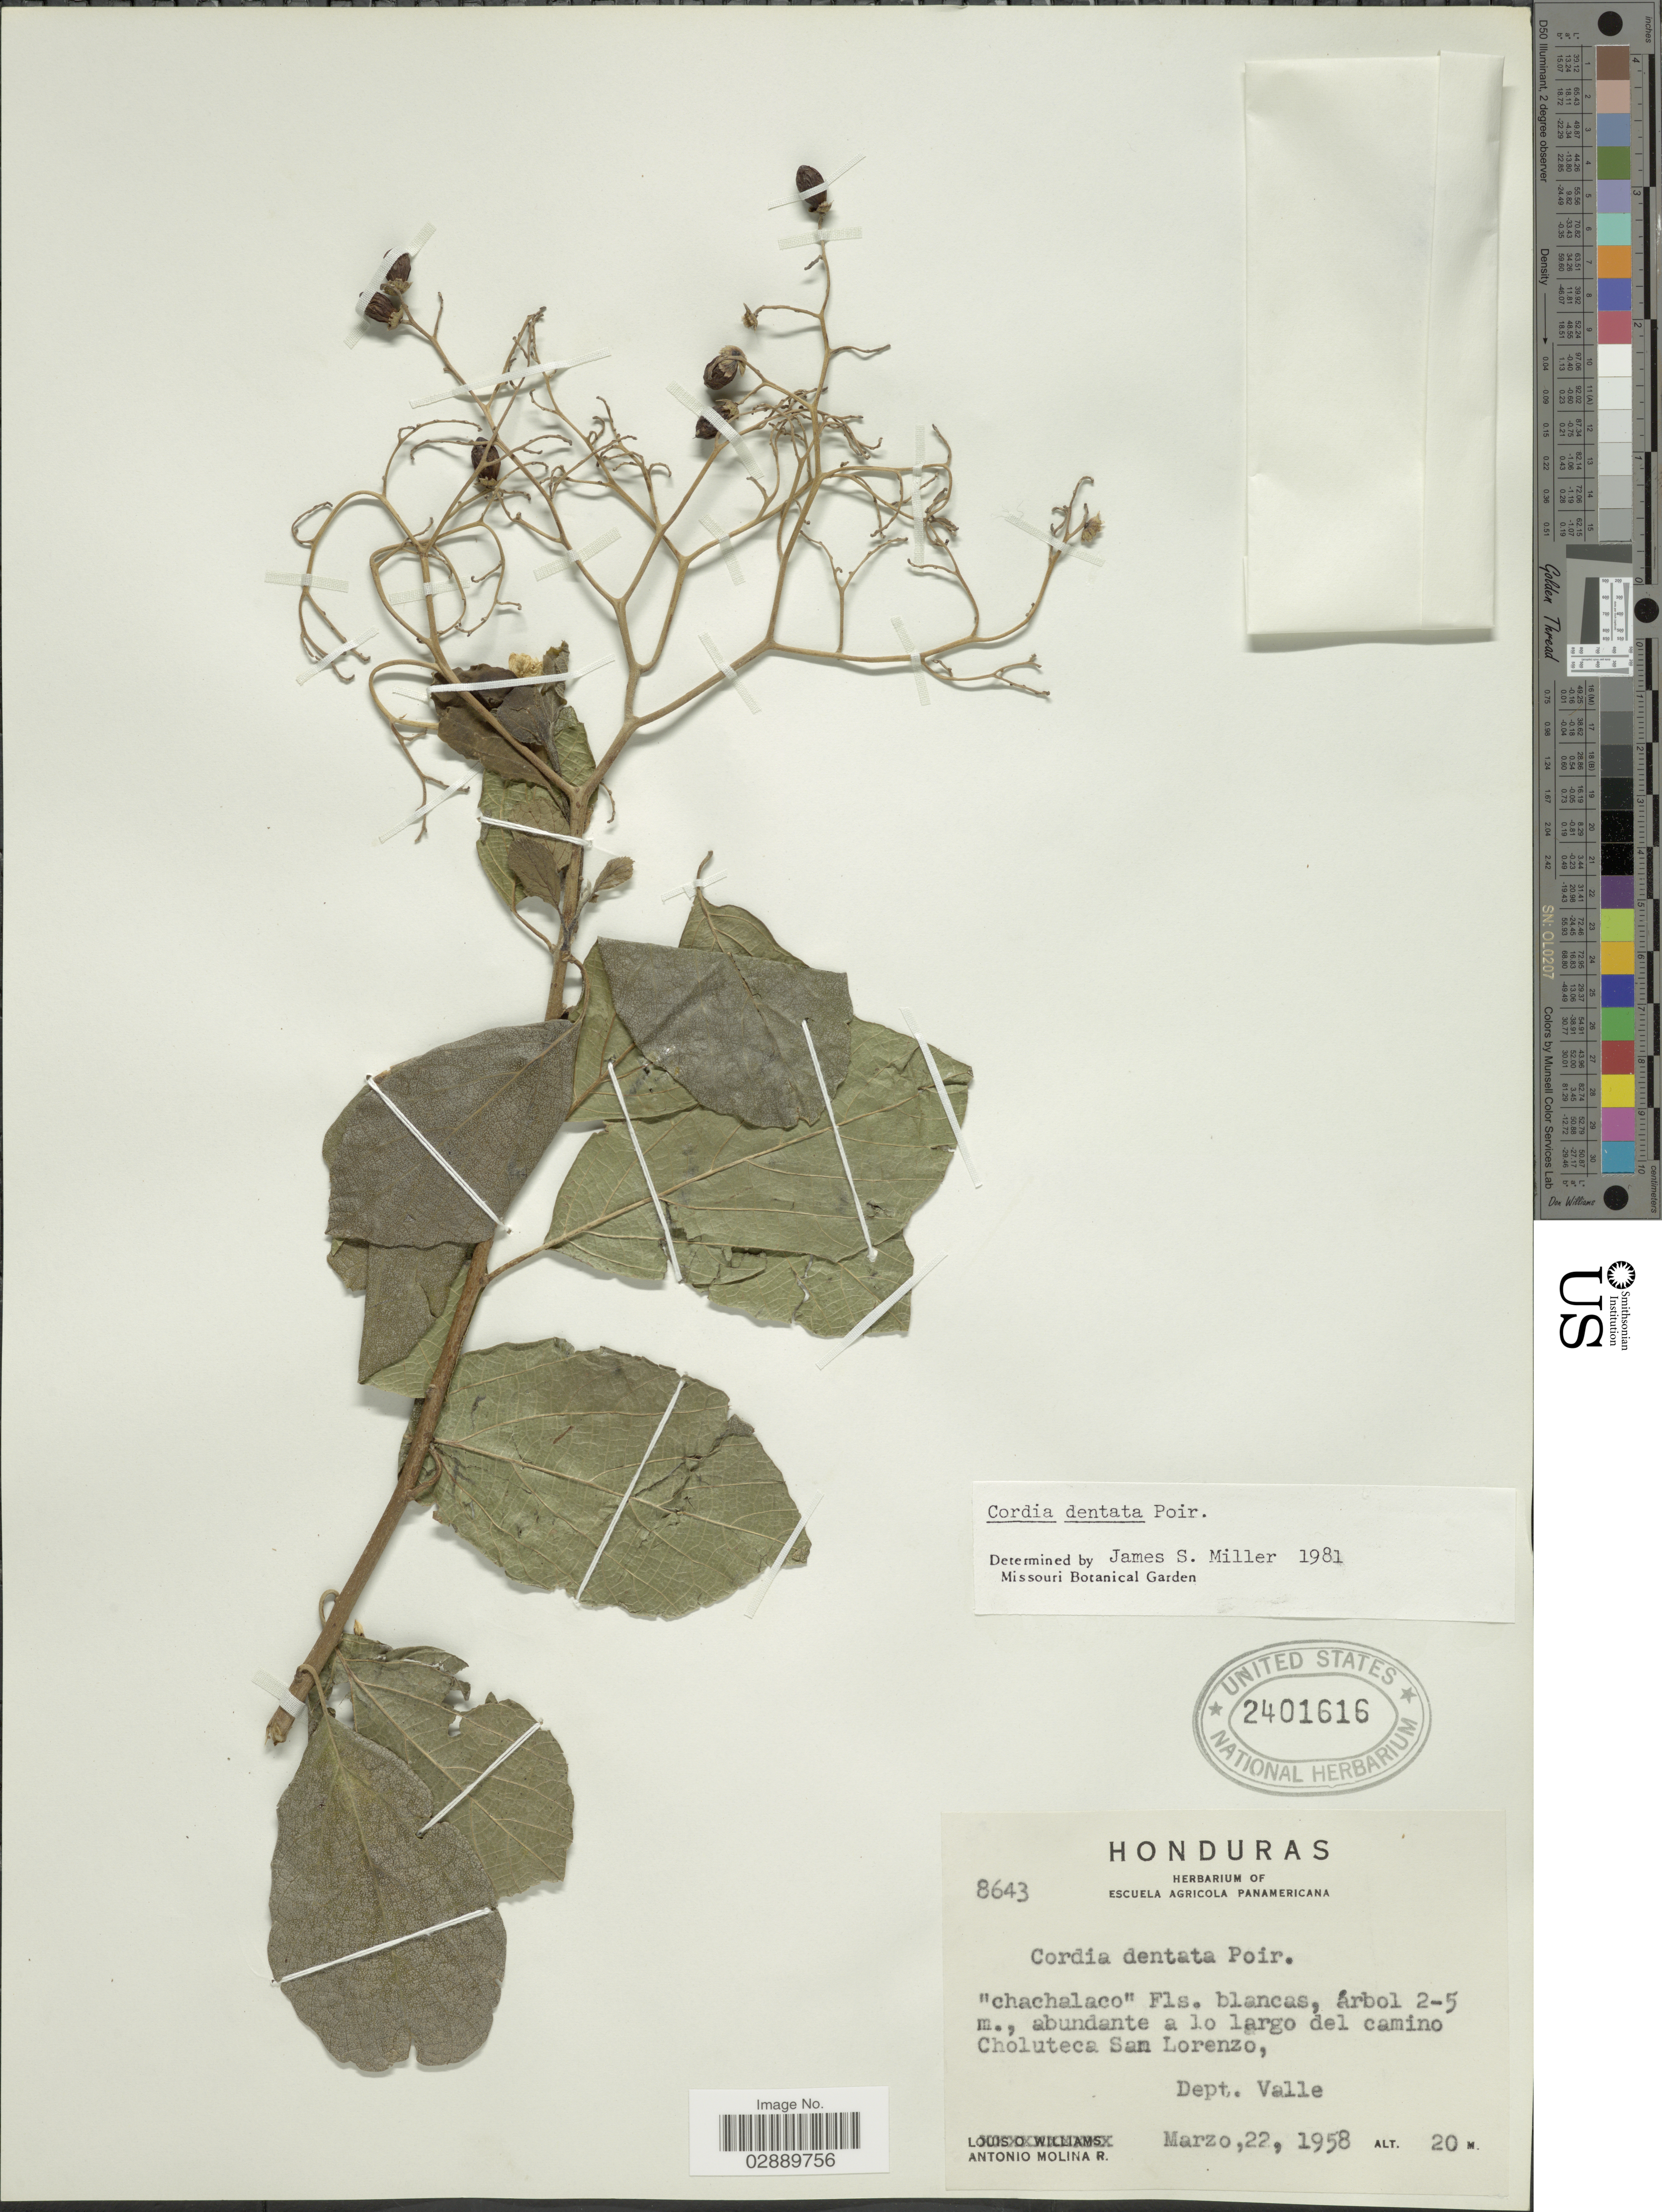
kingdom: Plantae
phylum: Tracheophyta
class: Magnoliopsida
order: Boraginales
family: Cordiaceae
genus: Cordia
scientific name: Cordia dentata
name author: Poir.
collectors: A. Molina R.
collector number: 8643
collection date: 1958-03-22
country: Honduras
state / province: Valle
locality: Abundante a lo largo del camino Choluteca San Lorenzo, Dept. Valle.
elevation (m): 20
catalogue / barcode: US 2401616